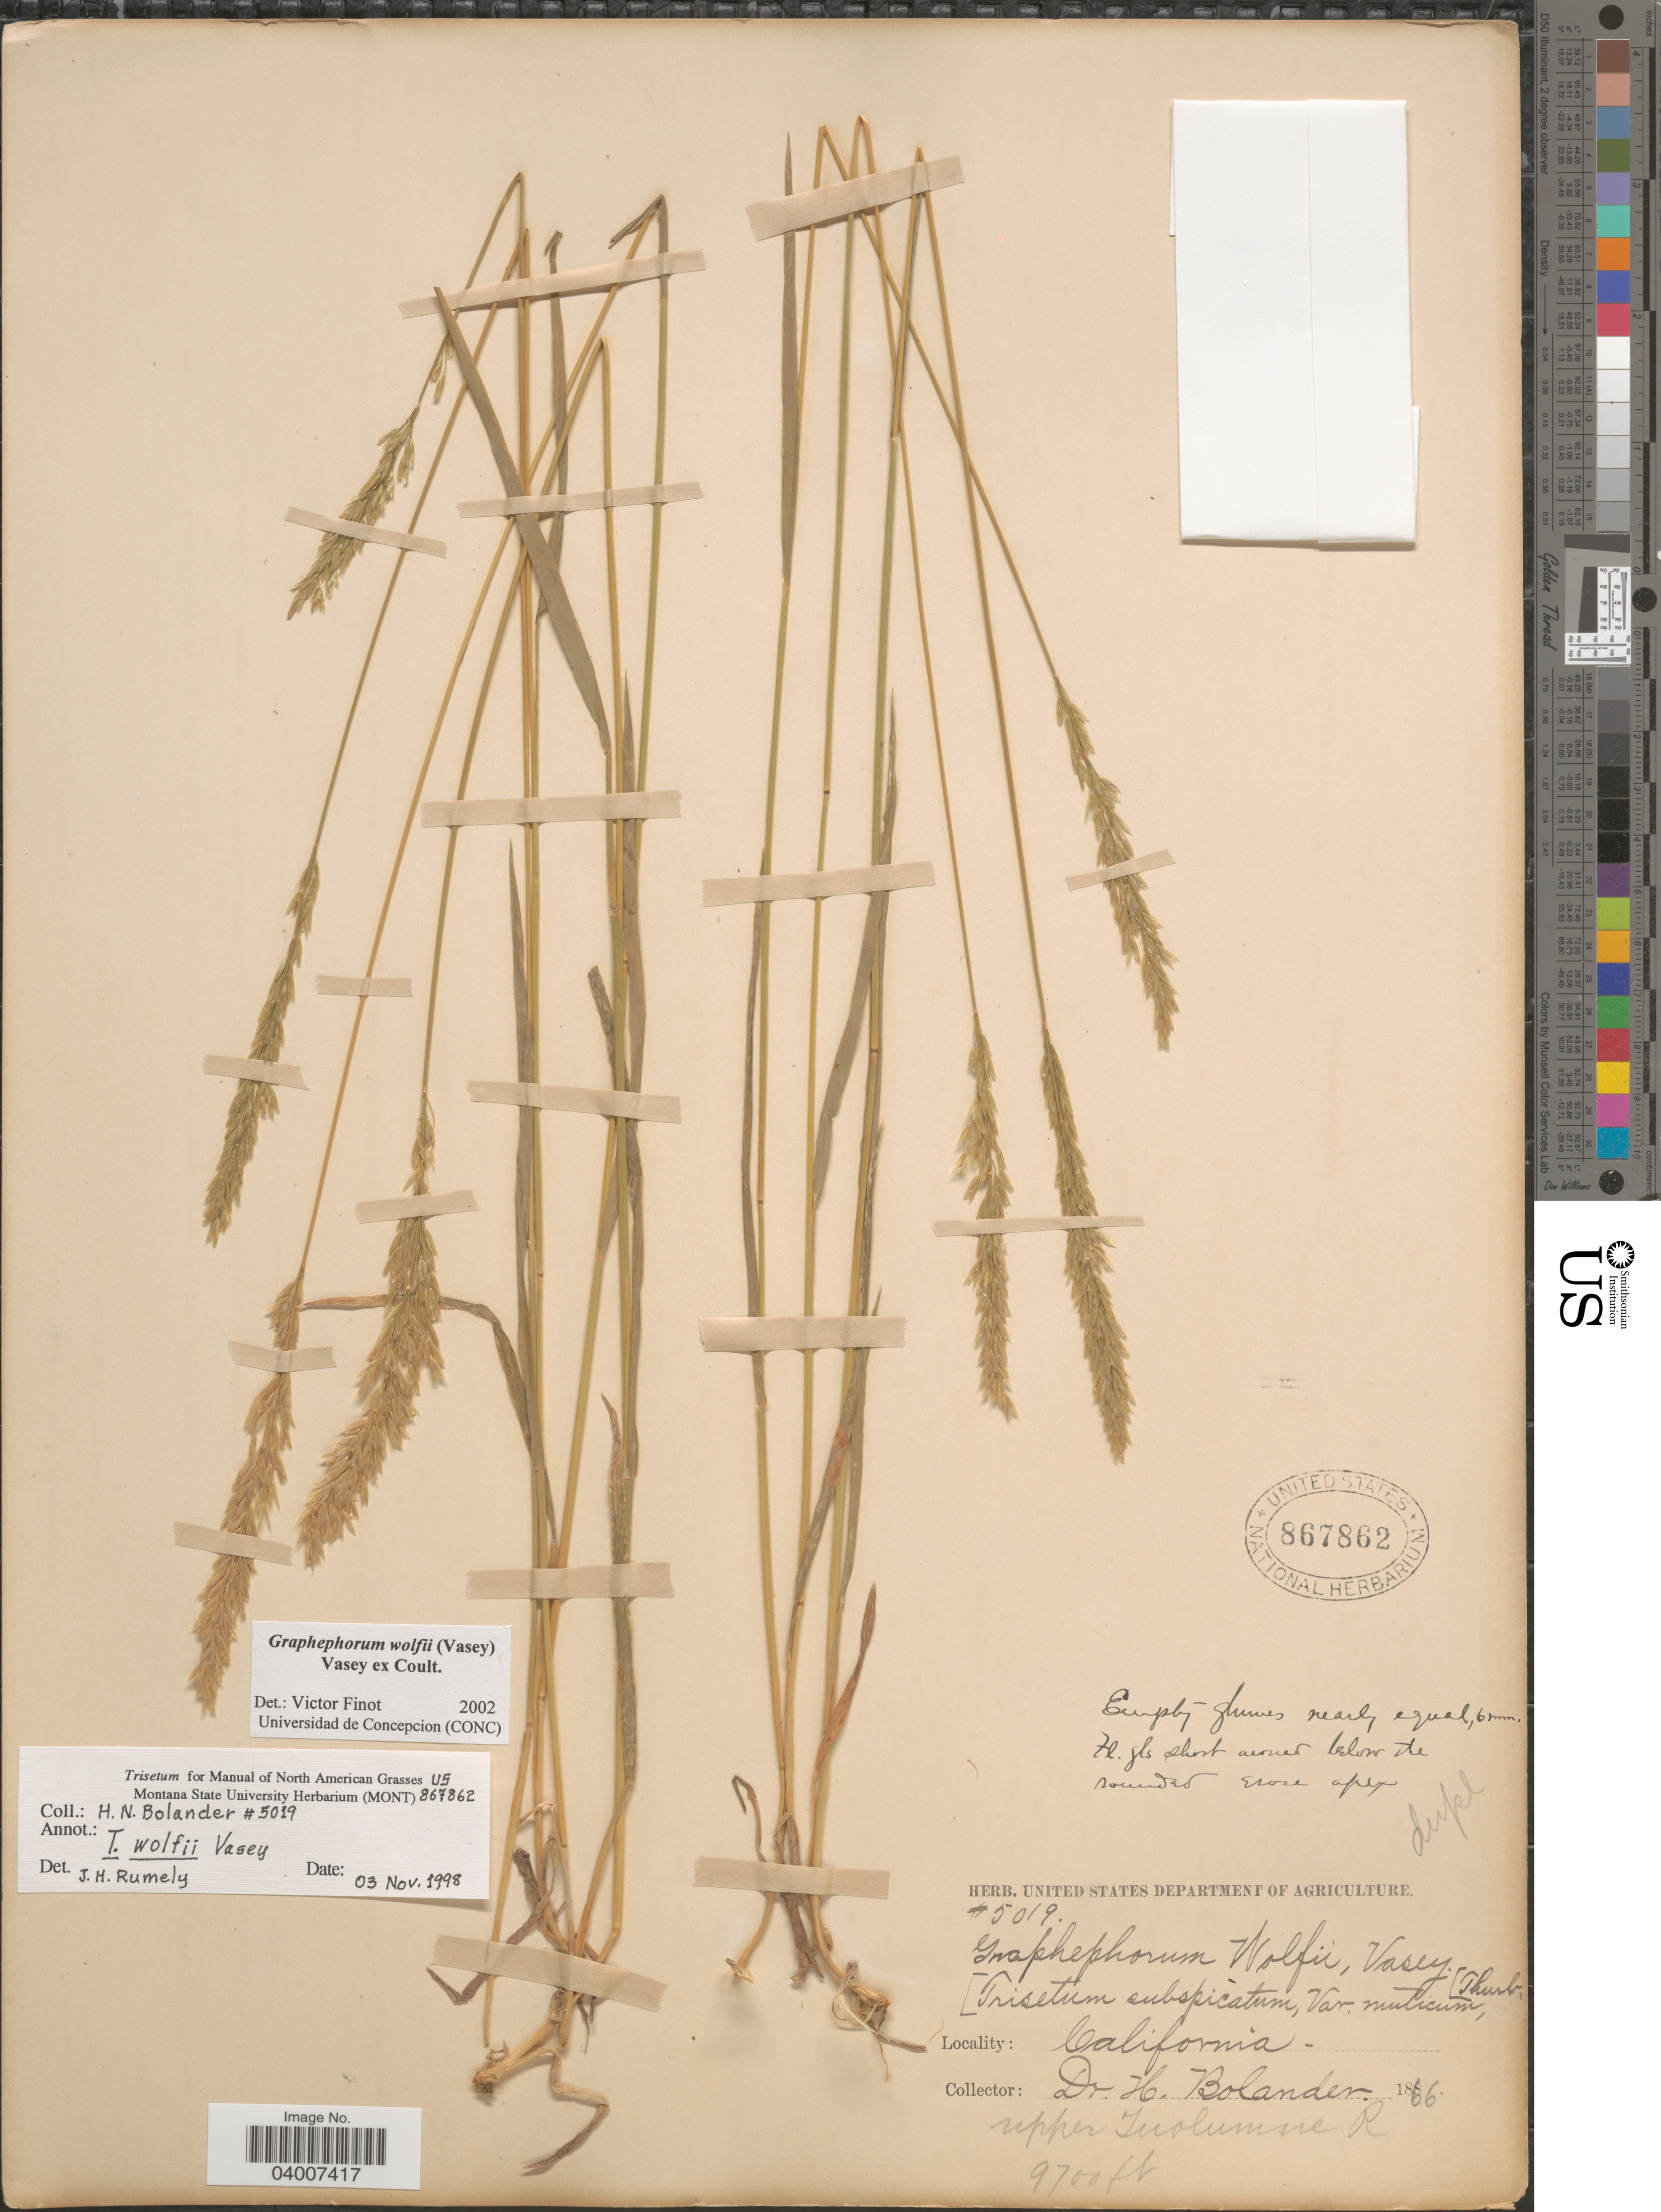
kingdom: Plantae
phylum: Tracheophyta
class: Liliopsida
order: Poales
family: Poaceae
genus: Graphephorum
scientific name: Graphephorum wolfii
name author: (E. Fourn.) Vasey ex Coult.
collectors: H. Bolander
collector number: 5019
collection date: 1866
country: United States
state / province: California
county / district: Tuolumne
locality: Upper Tuolumne R.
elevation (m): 2957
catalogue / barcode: US 867862